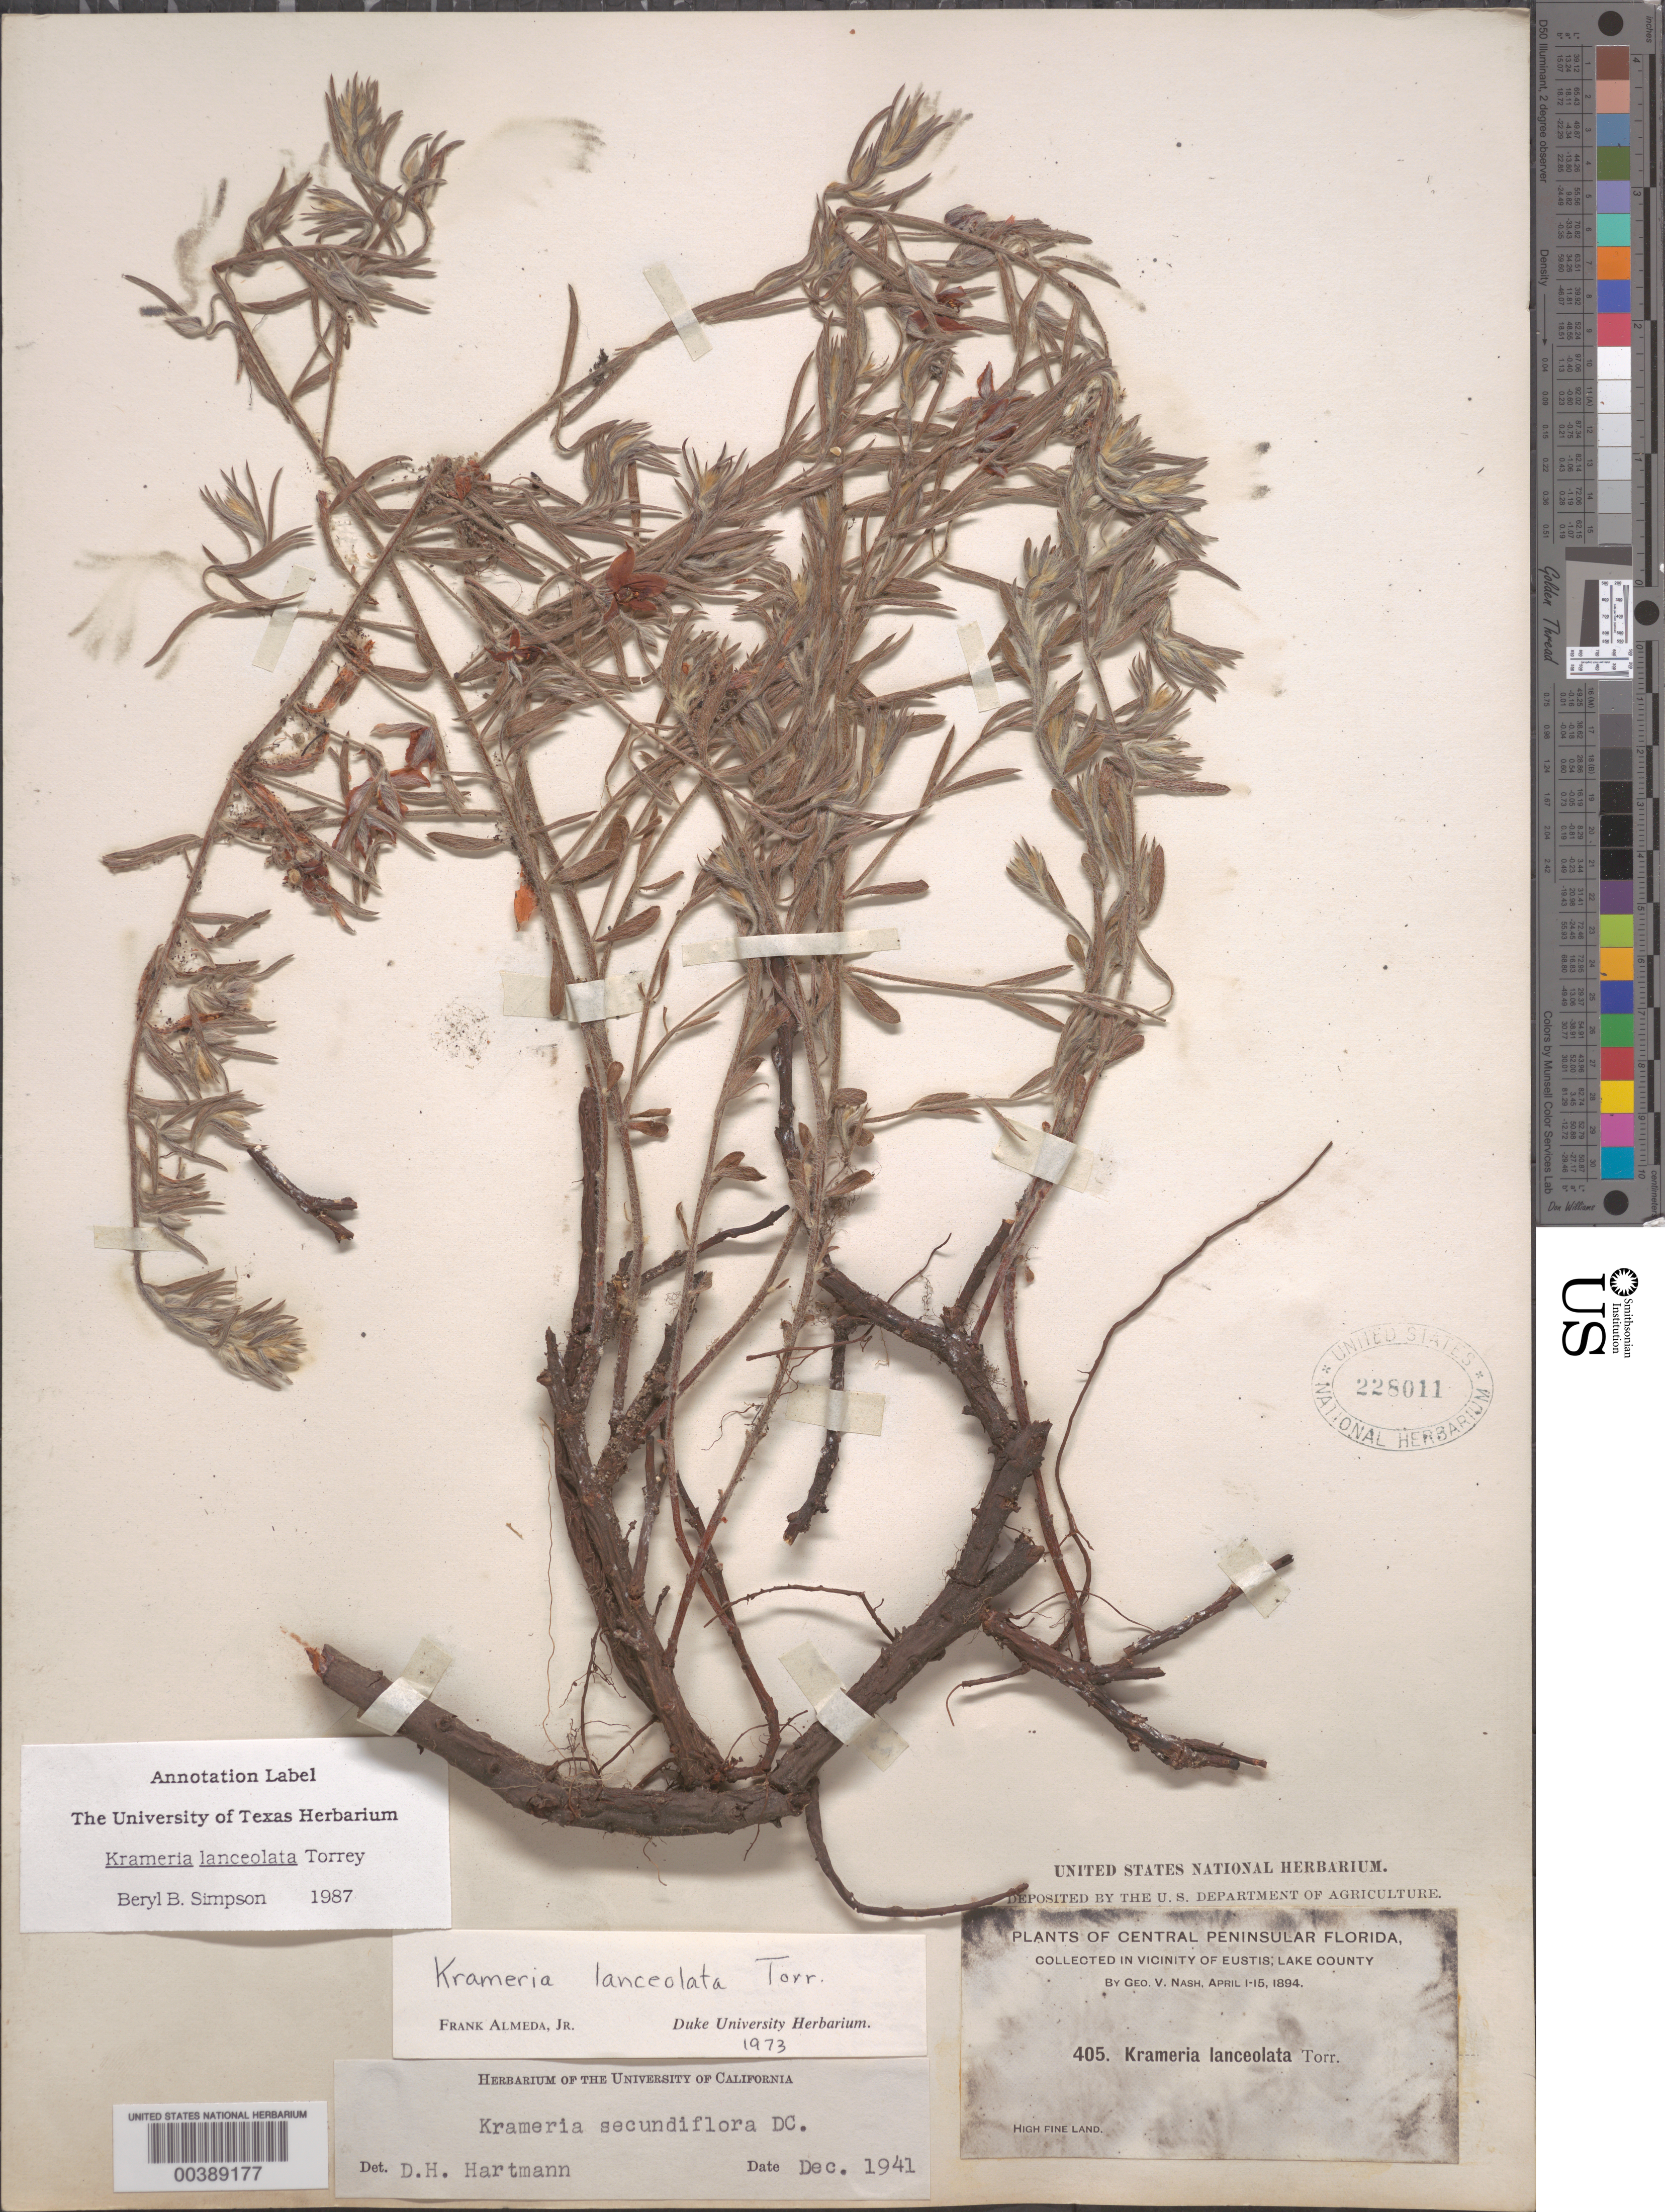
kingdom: Plantae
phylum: Tracheophyta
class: Magnoliopsida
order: Zygophyllales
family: Krameriaceae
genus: Krameria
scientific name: Krameria lanceolata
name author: Torr.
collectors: G. V. Nash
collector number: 405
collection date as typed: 01 Apr 1894 to 15 Apr 1894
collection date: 1894-04-01/1894-04-15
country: United States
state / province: Florida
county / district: Lake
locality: Eustis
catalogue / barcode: US 228011